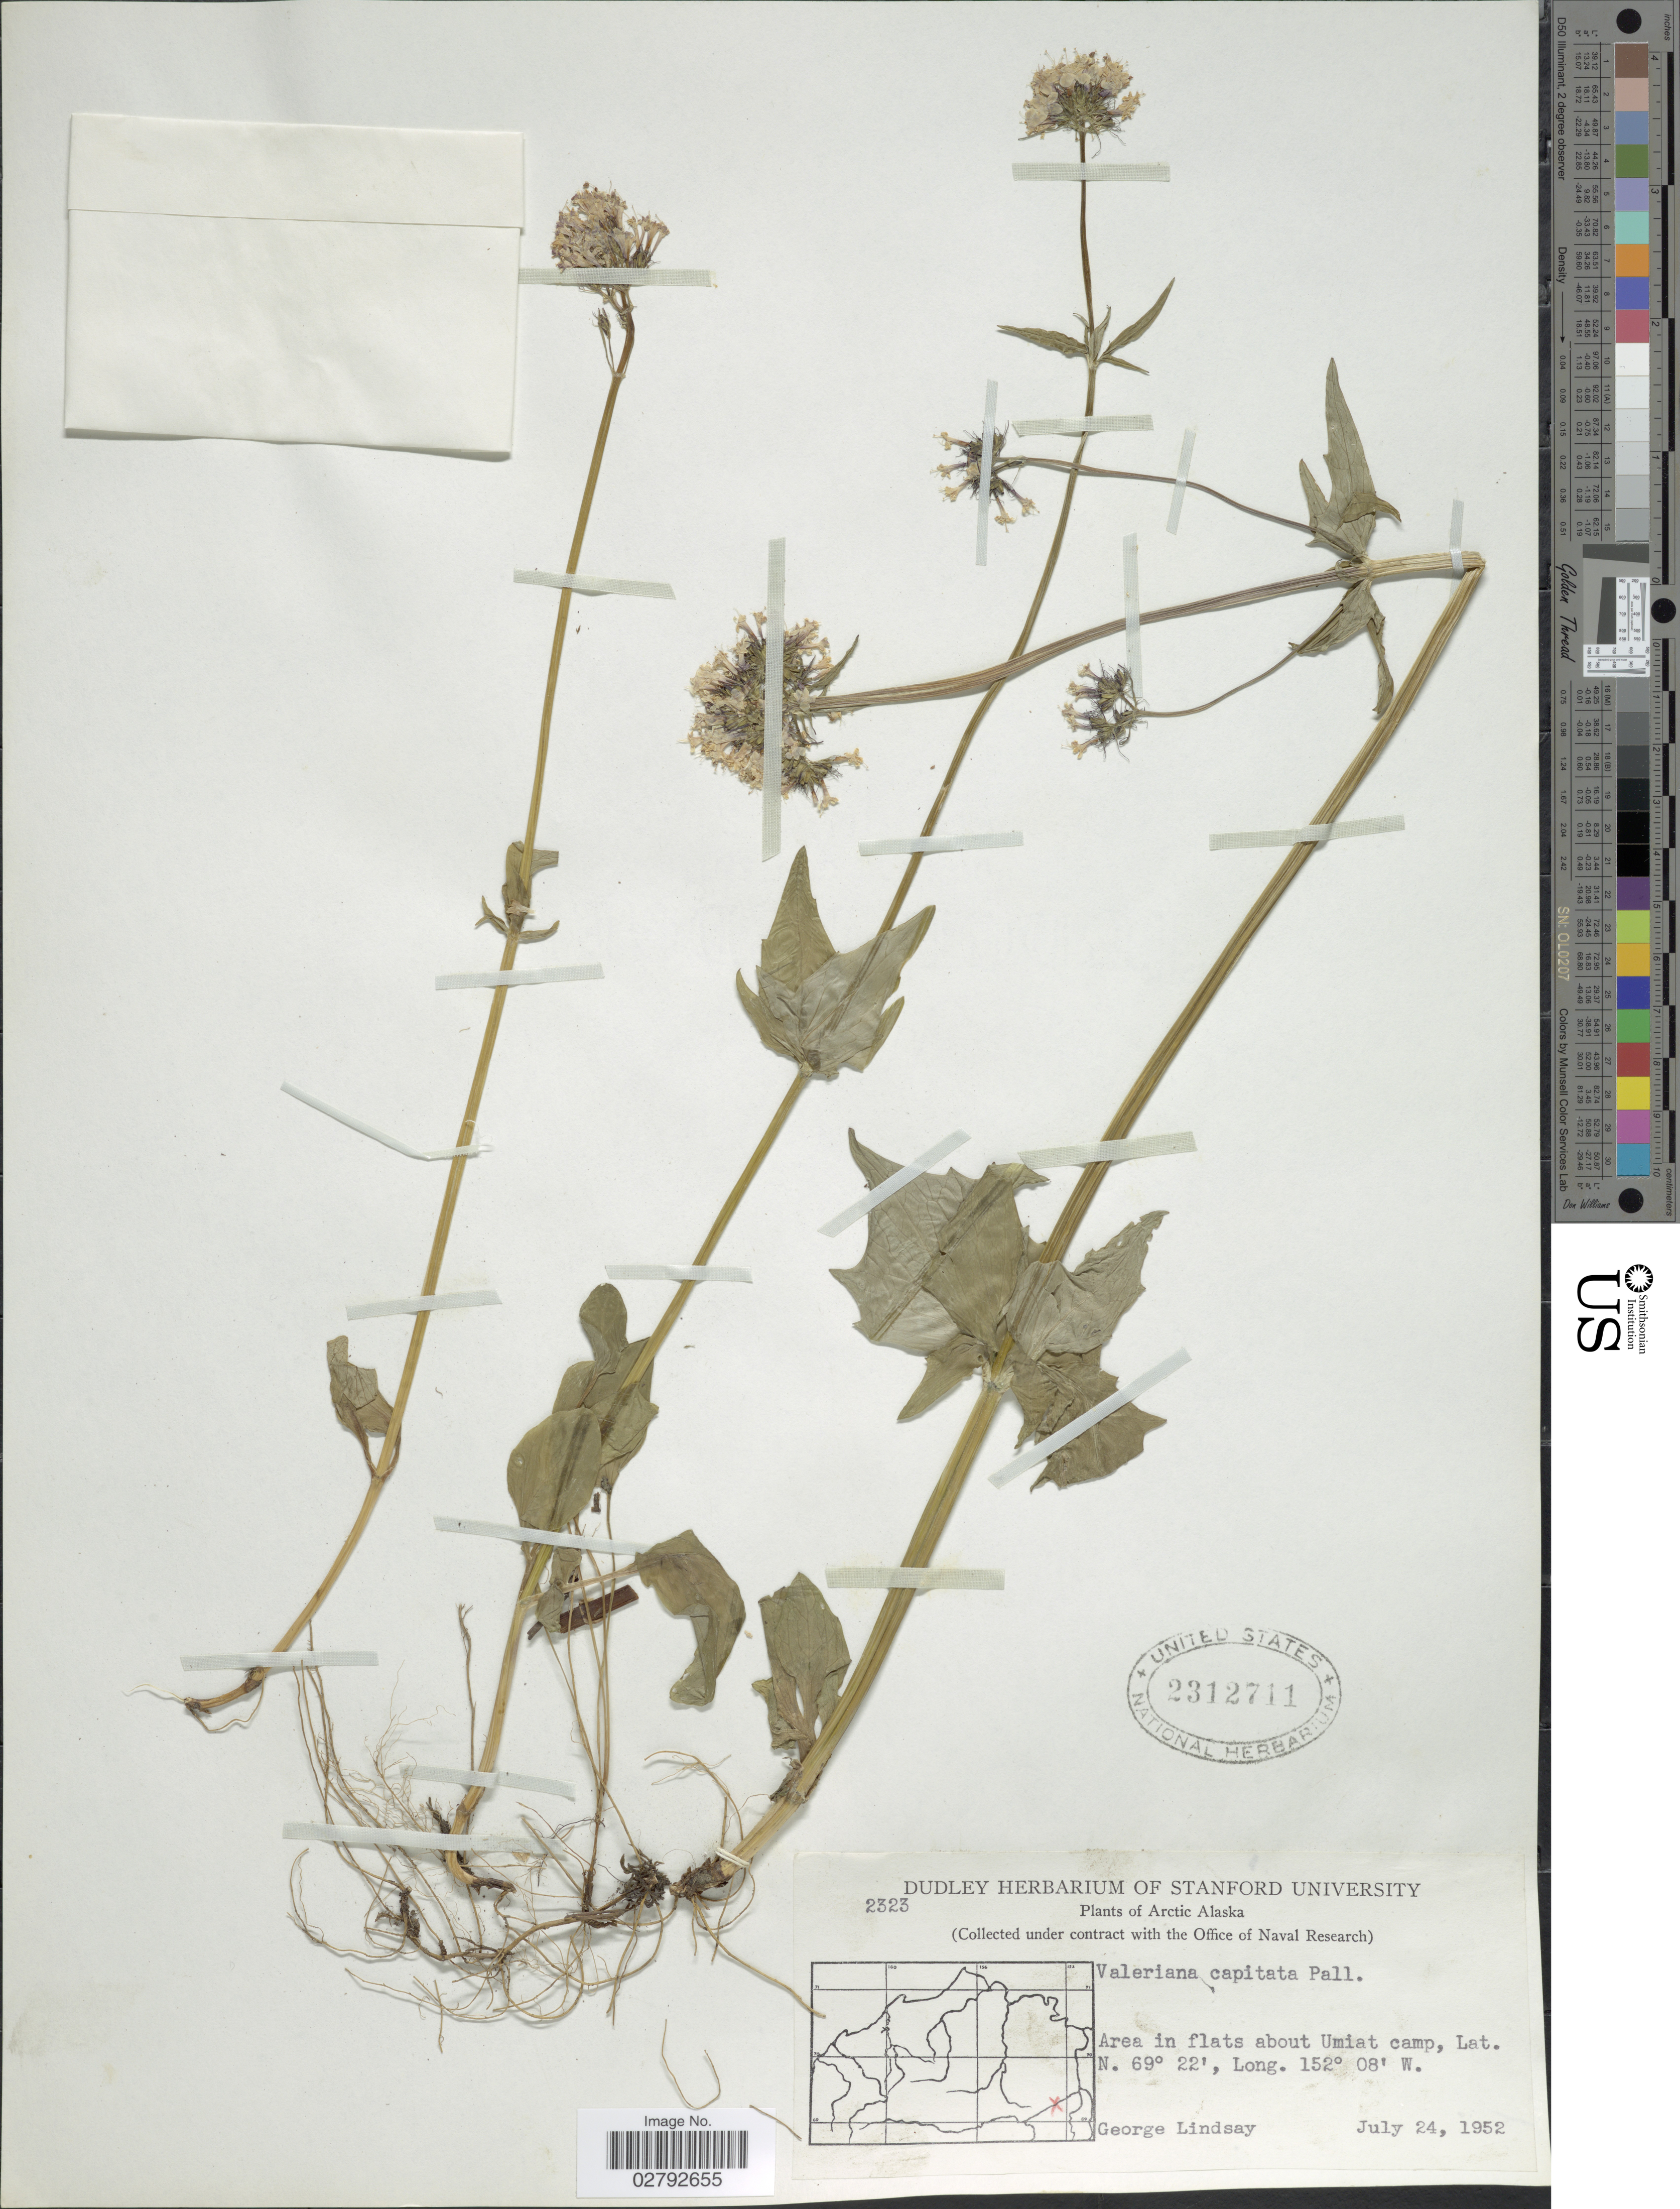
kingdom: Plantae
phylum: Tracheophyta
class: Magnoliopsida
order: Dipsacales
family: Caprifoliaceae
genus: Valeriana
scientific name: Valeriana capitata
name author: Link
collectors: G. Lindsay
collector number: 2323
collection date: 1952-07-24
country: United States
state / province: Alaska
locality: Arctic Alaska. Area in flats about Umiat camp.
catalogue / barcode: US 2312711